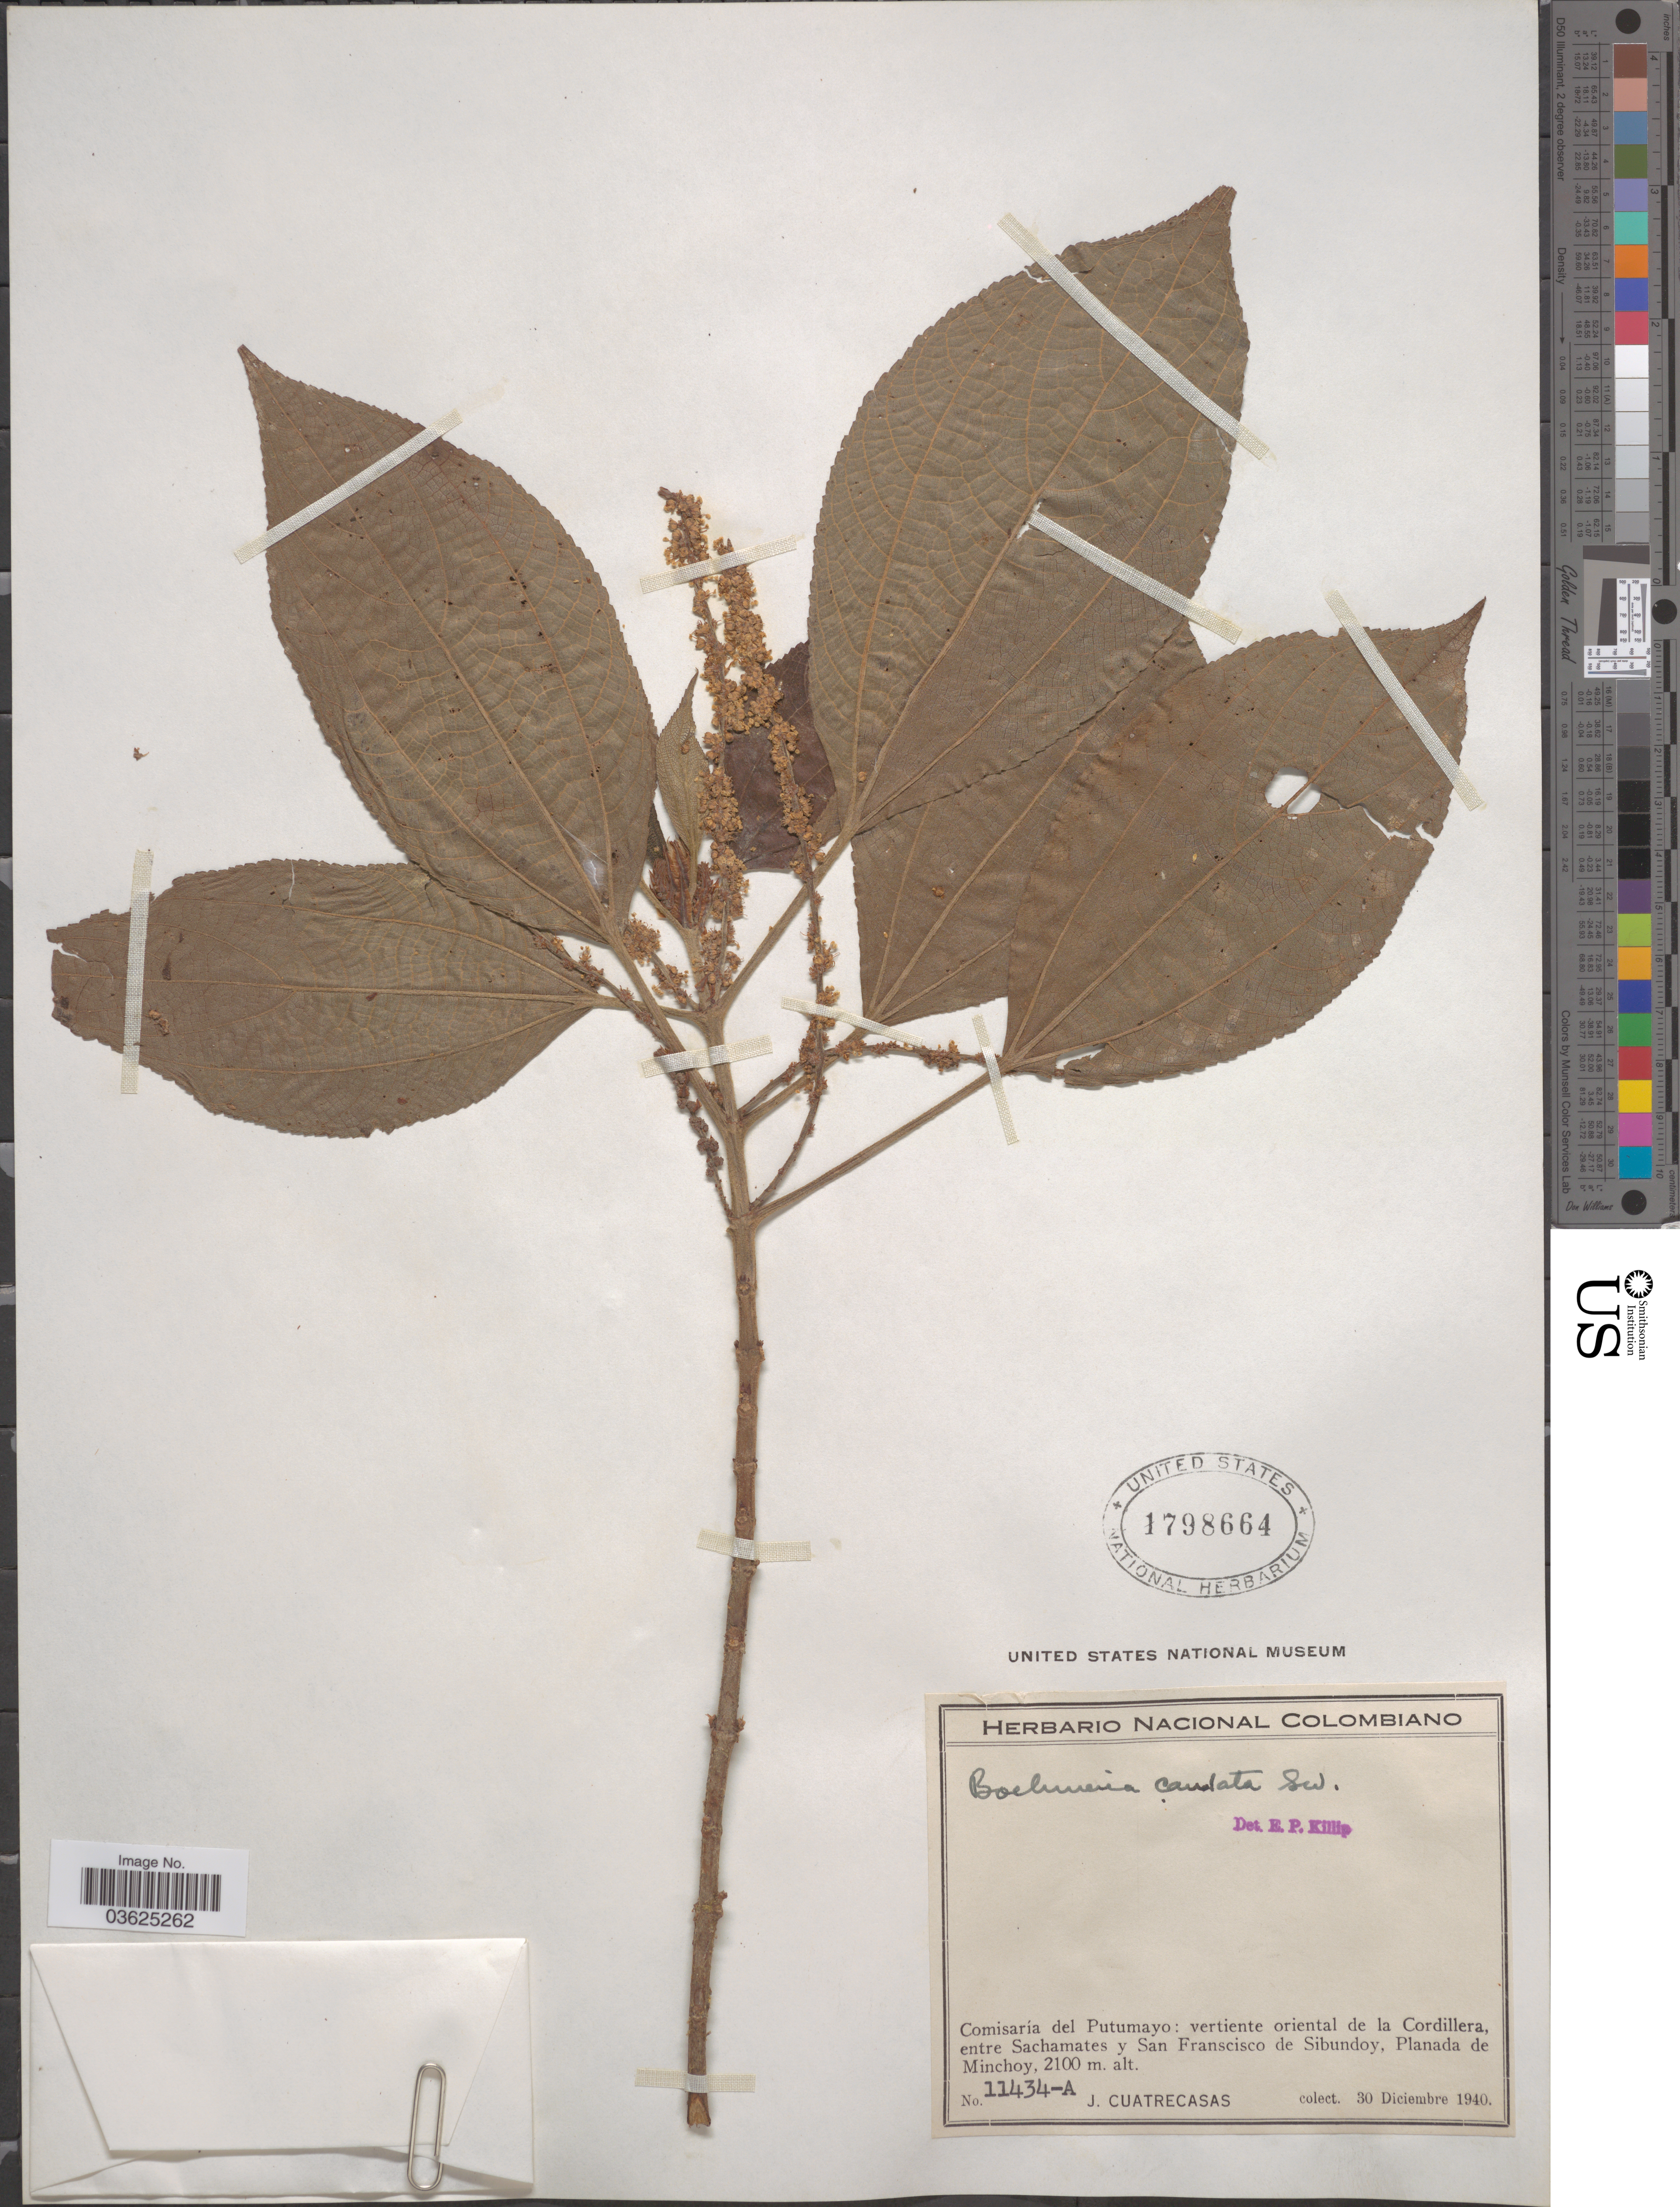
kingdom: Plantae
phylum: Tracheophyta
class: Magnoliopsida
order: Rosales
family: Urticaceae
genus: Boehmeria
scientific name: Boehmeria caudata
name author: Sw.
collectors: J. Cuatrecasas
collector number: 11434-A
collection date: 1940-12-30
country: Colombia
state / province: Putumayo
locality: Comisaría del Putumayo: vertiente oriental de la Cordillera, entre Sachamates y San Francisco de Sibundoy, Planada de Minchoy.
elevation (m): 2100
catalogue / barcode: US 1798664